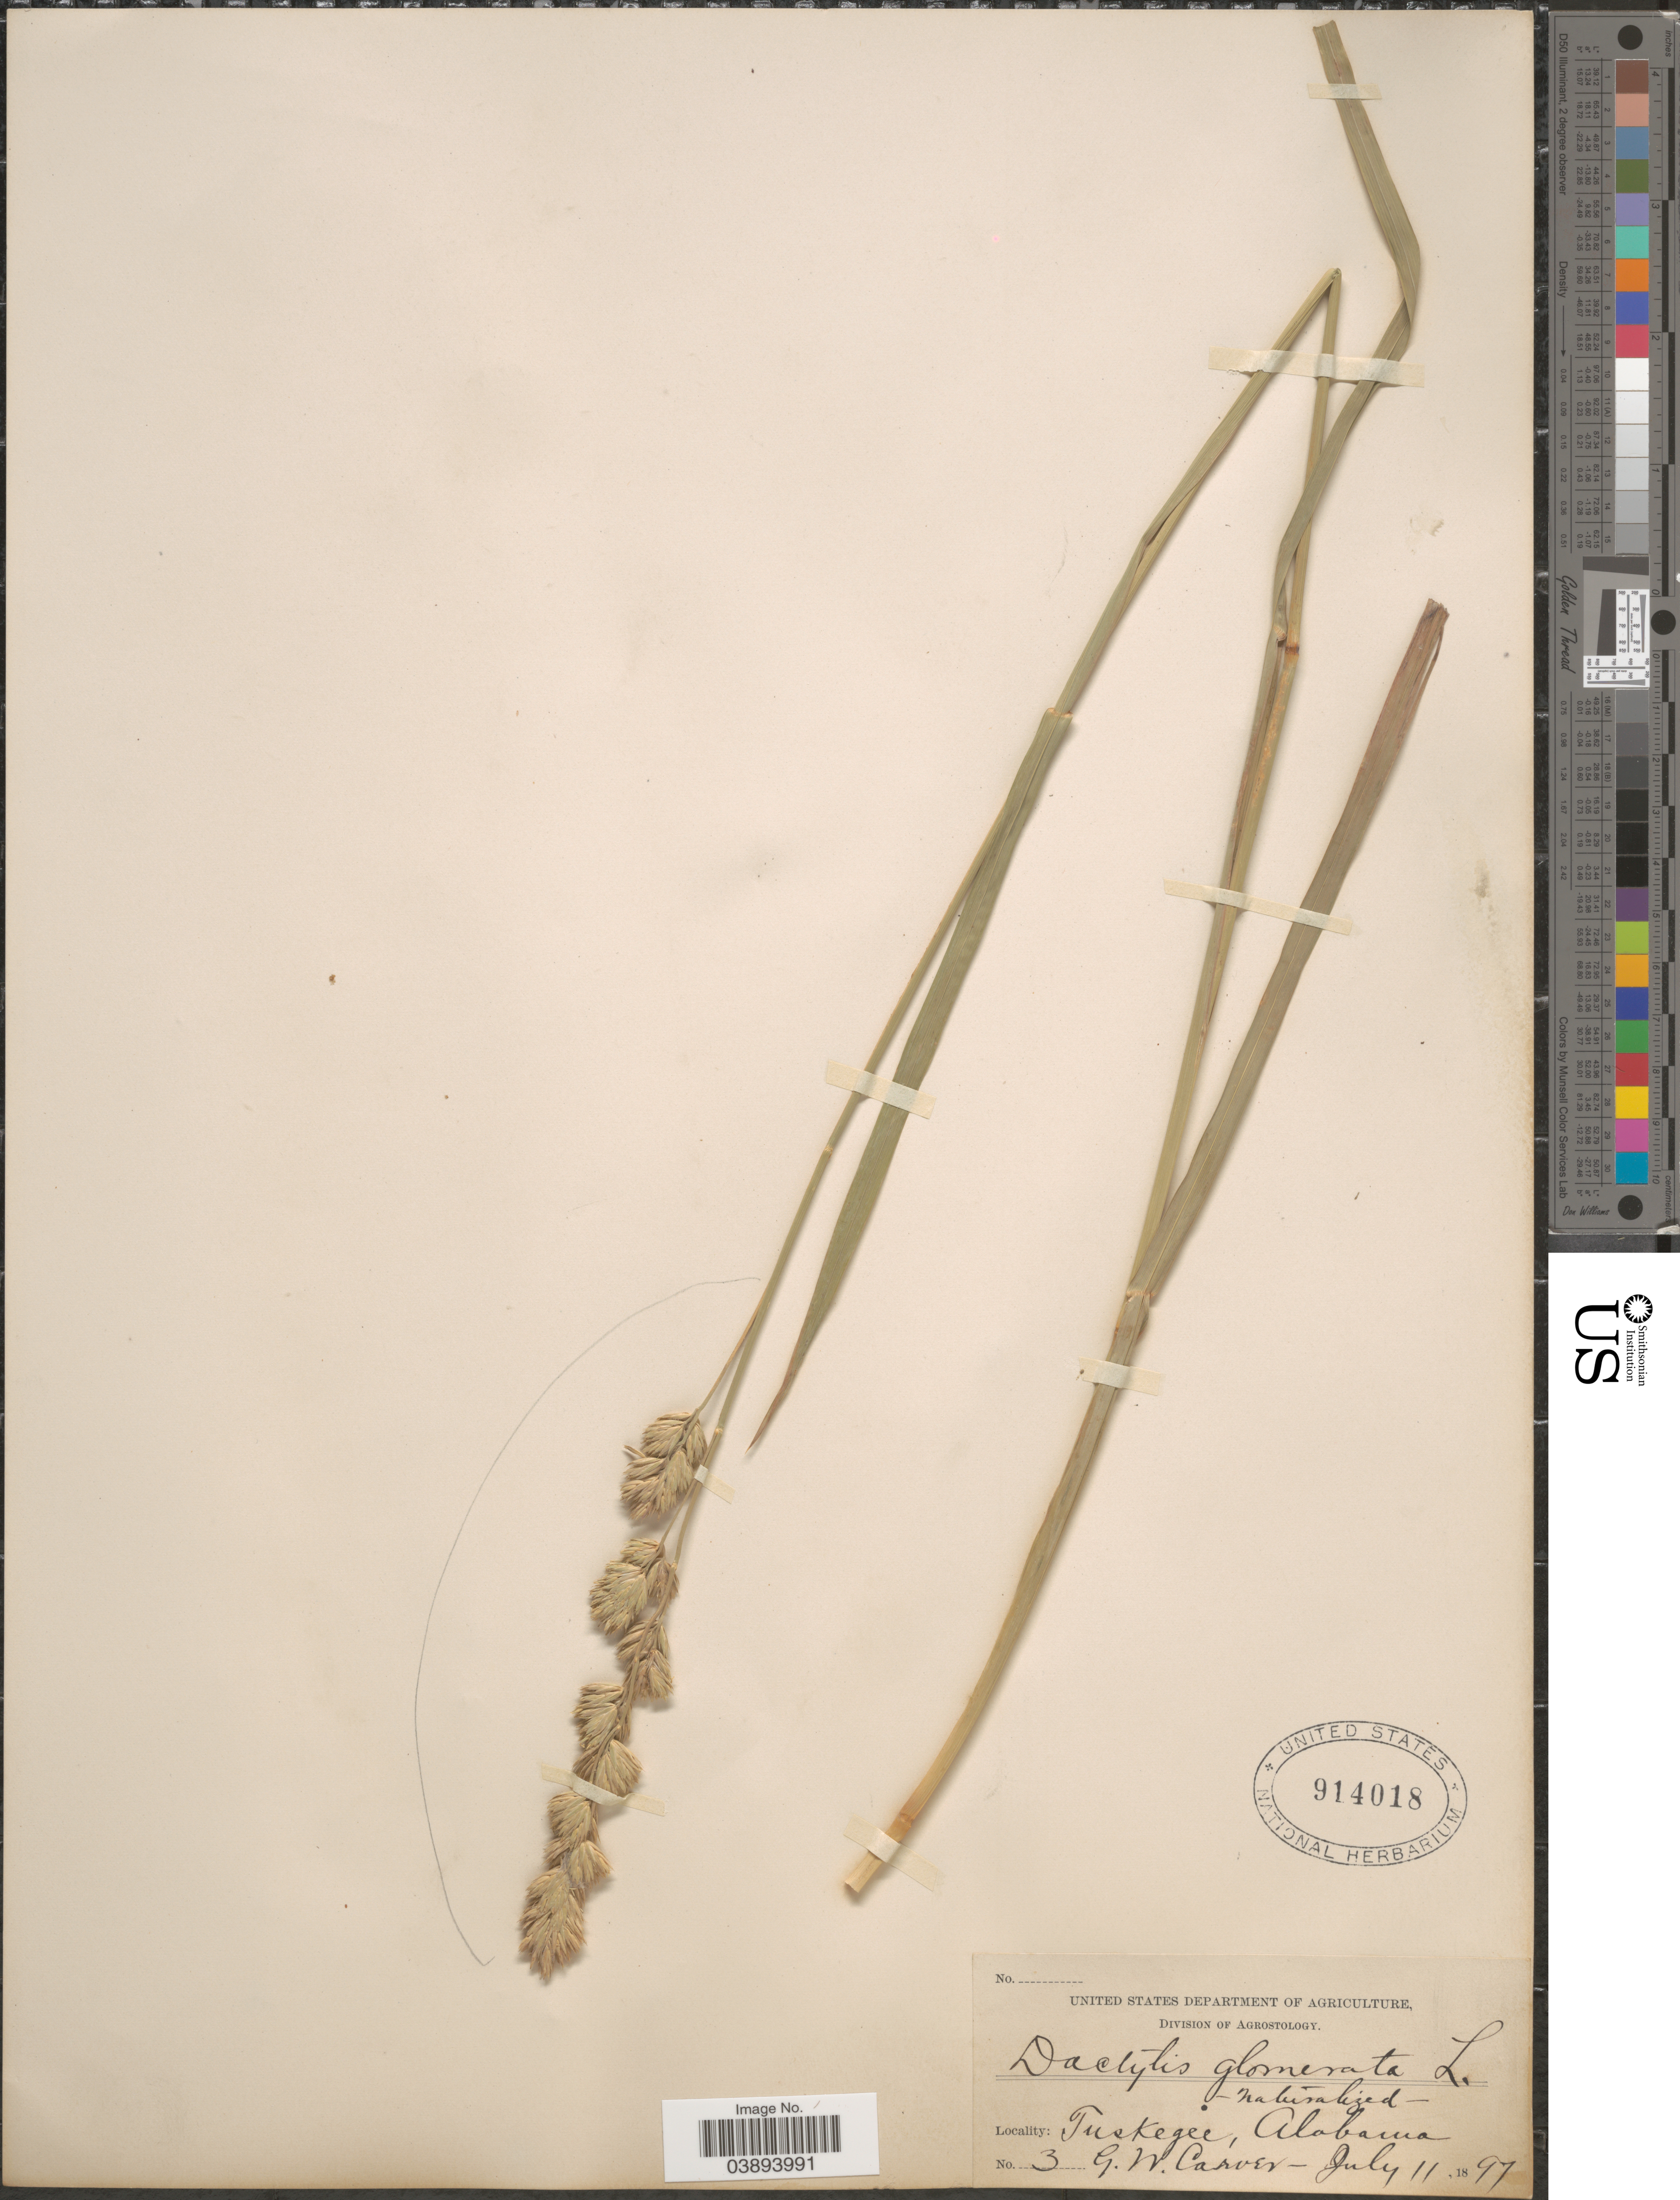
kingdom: Plantae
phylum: Tracheophyta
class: Liliopsida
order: Poales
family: Poaceae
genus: Dactylis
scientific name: Dactylis glomerata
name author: L.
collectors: G. Carver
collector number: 3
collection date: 1897-07-11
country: United States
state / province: Alabama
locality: Tuskegee.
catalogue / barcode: US 914018